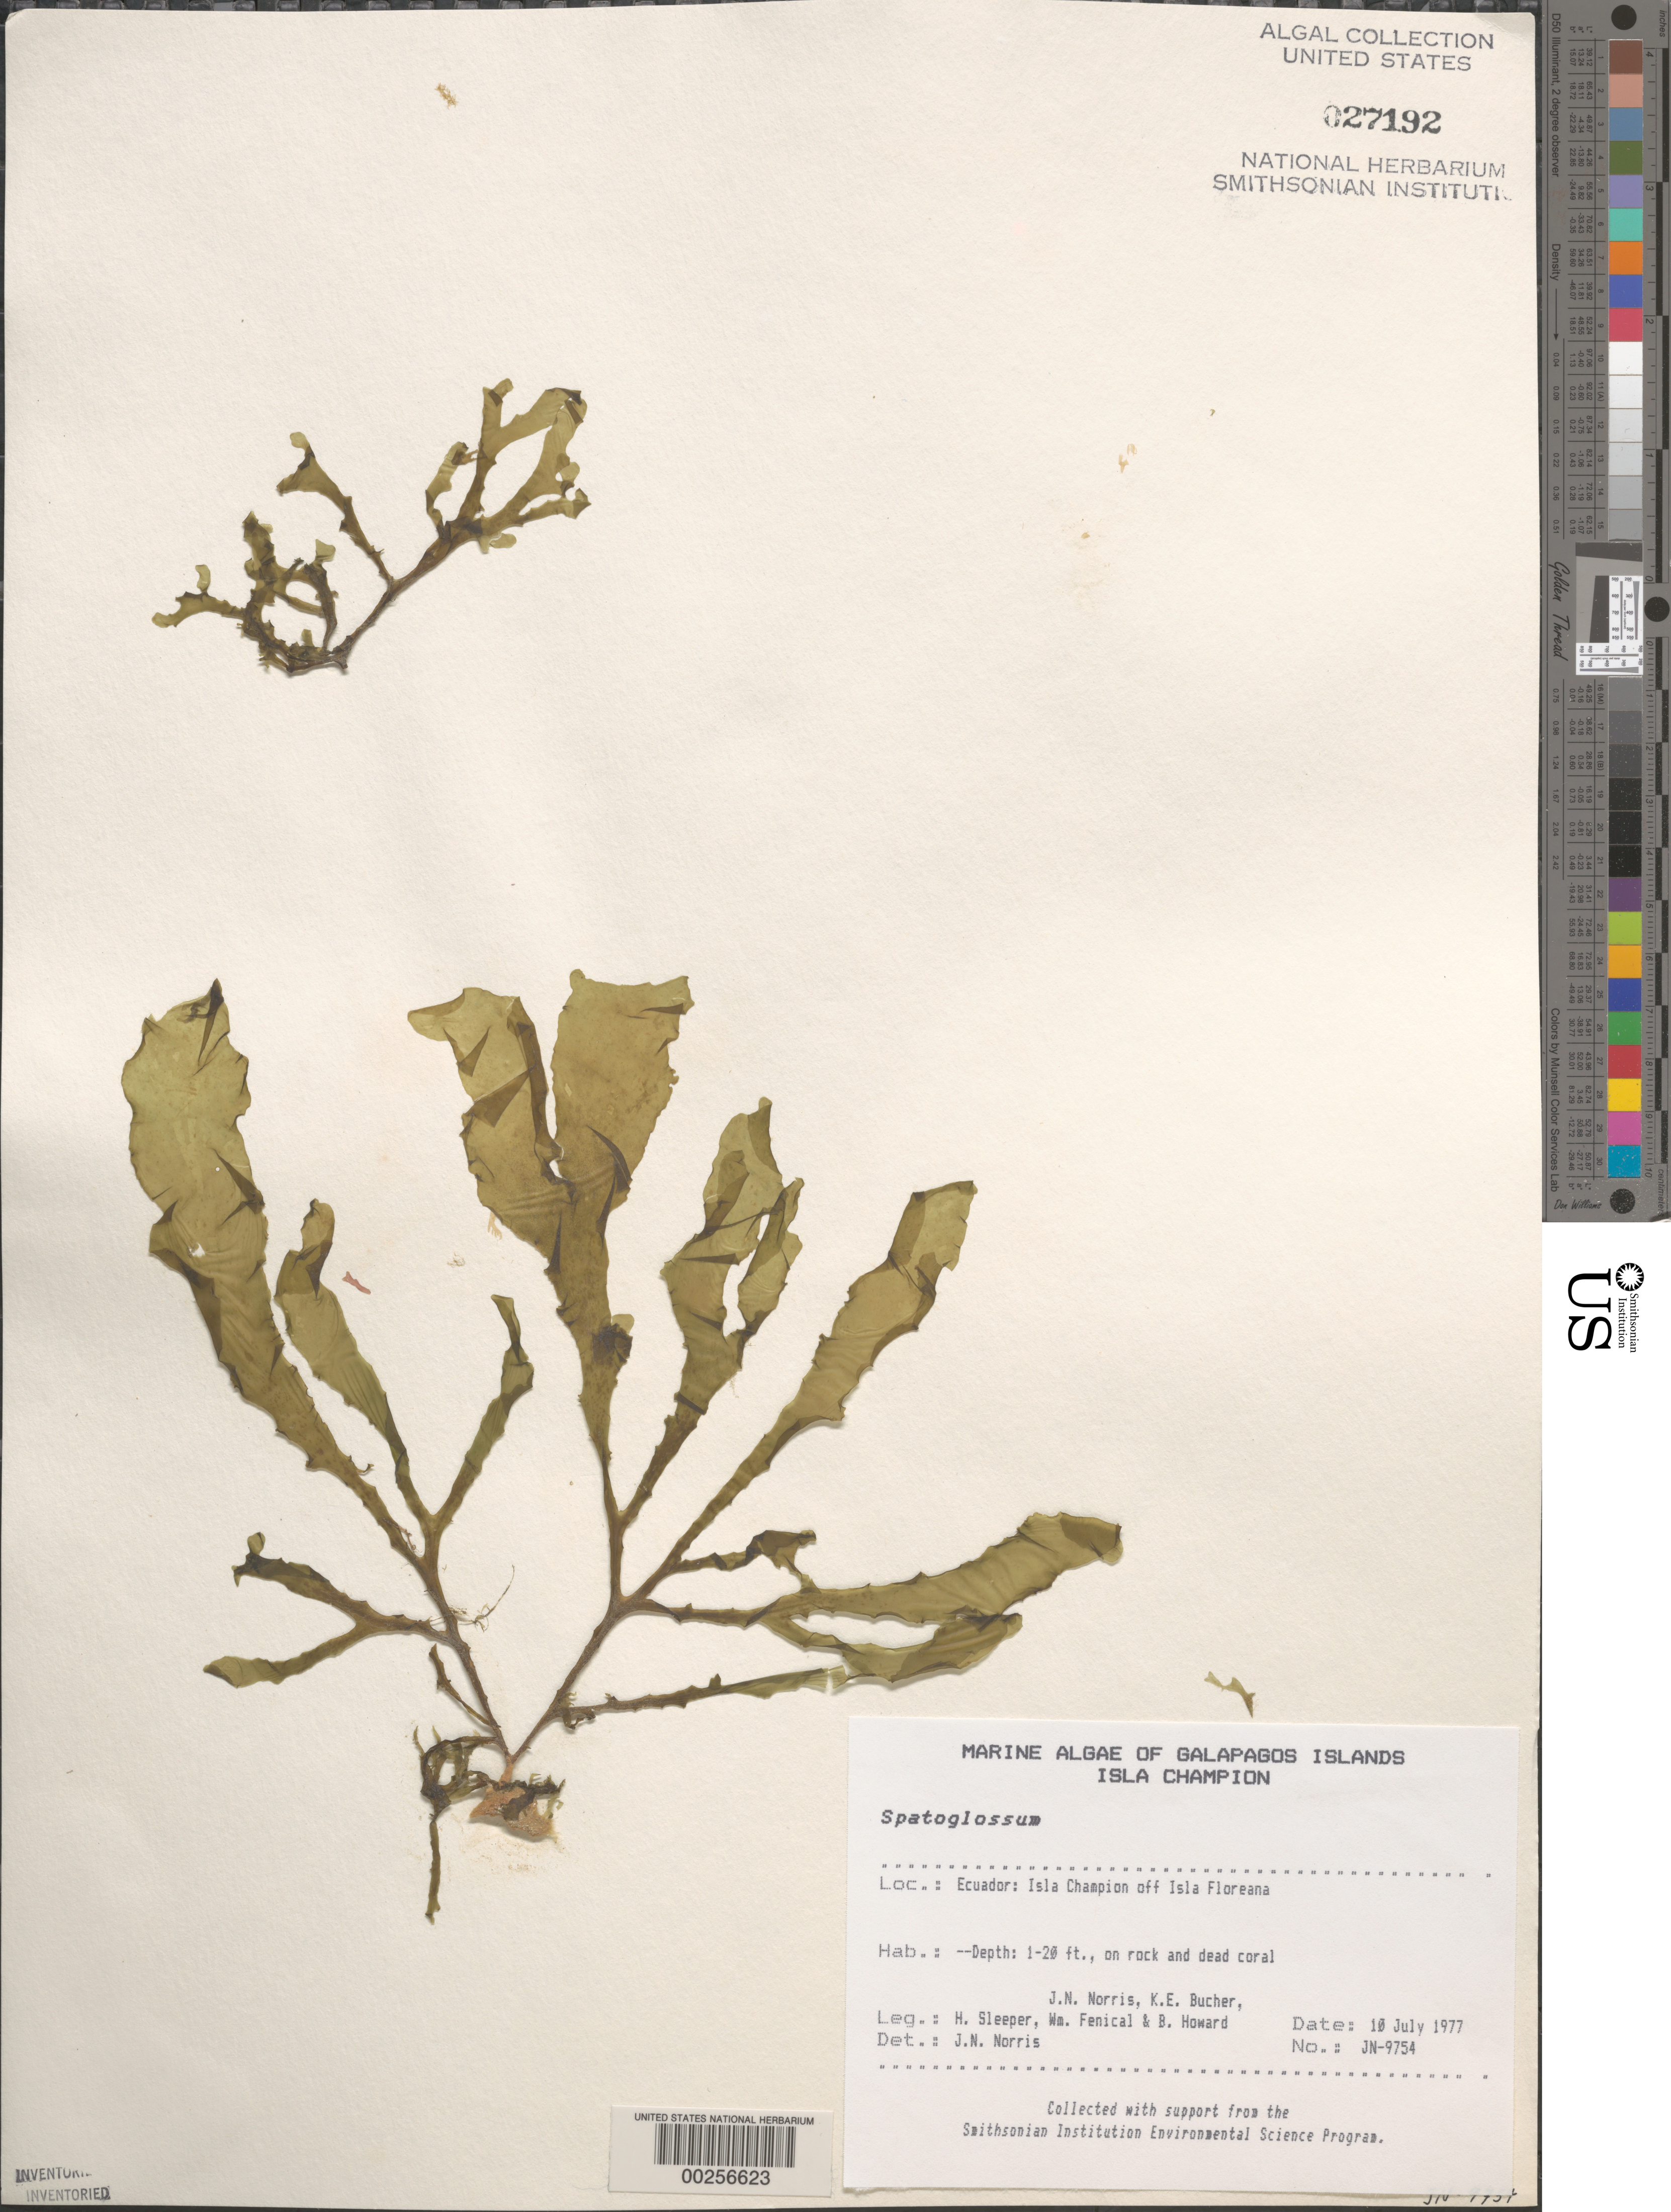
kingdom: Chromista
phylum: Ochrophyta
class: Phaeophyceae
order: Dictyotales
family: Dictyotaceae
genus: Spatoglossum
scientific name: Spatoglossum sp.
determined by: Norris, James N.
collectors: J. N. Norris, K. E. Bucher, H. Sleeper, W. Fenical & B. Howard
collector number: JN-9754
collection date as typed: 10 Jul 1977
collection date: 1977-07-10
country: Ecuador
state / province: Colón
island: Champion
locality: Off Isla Santa María (Isla Floreana)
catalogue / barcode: US 27192